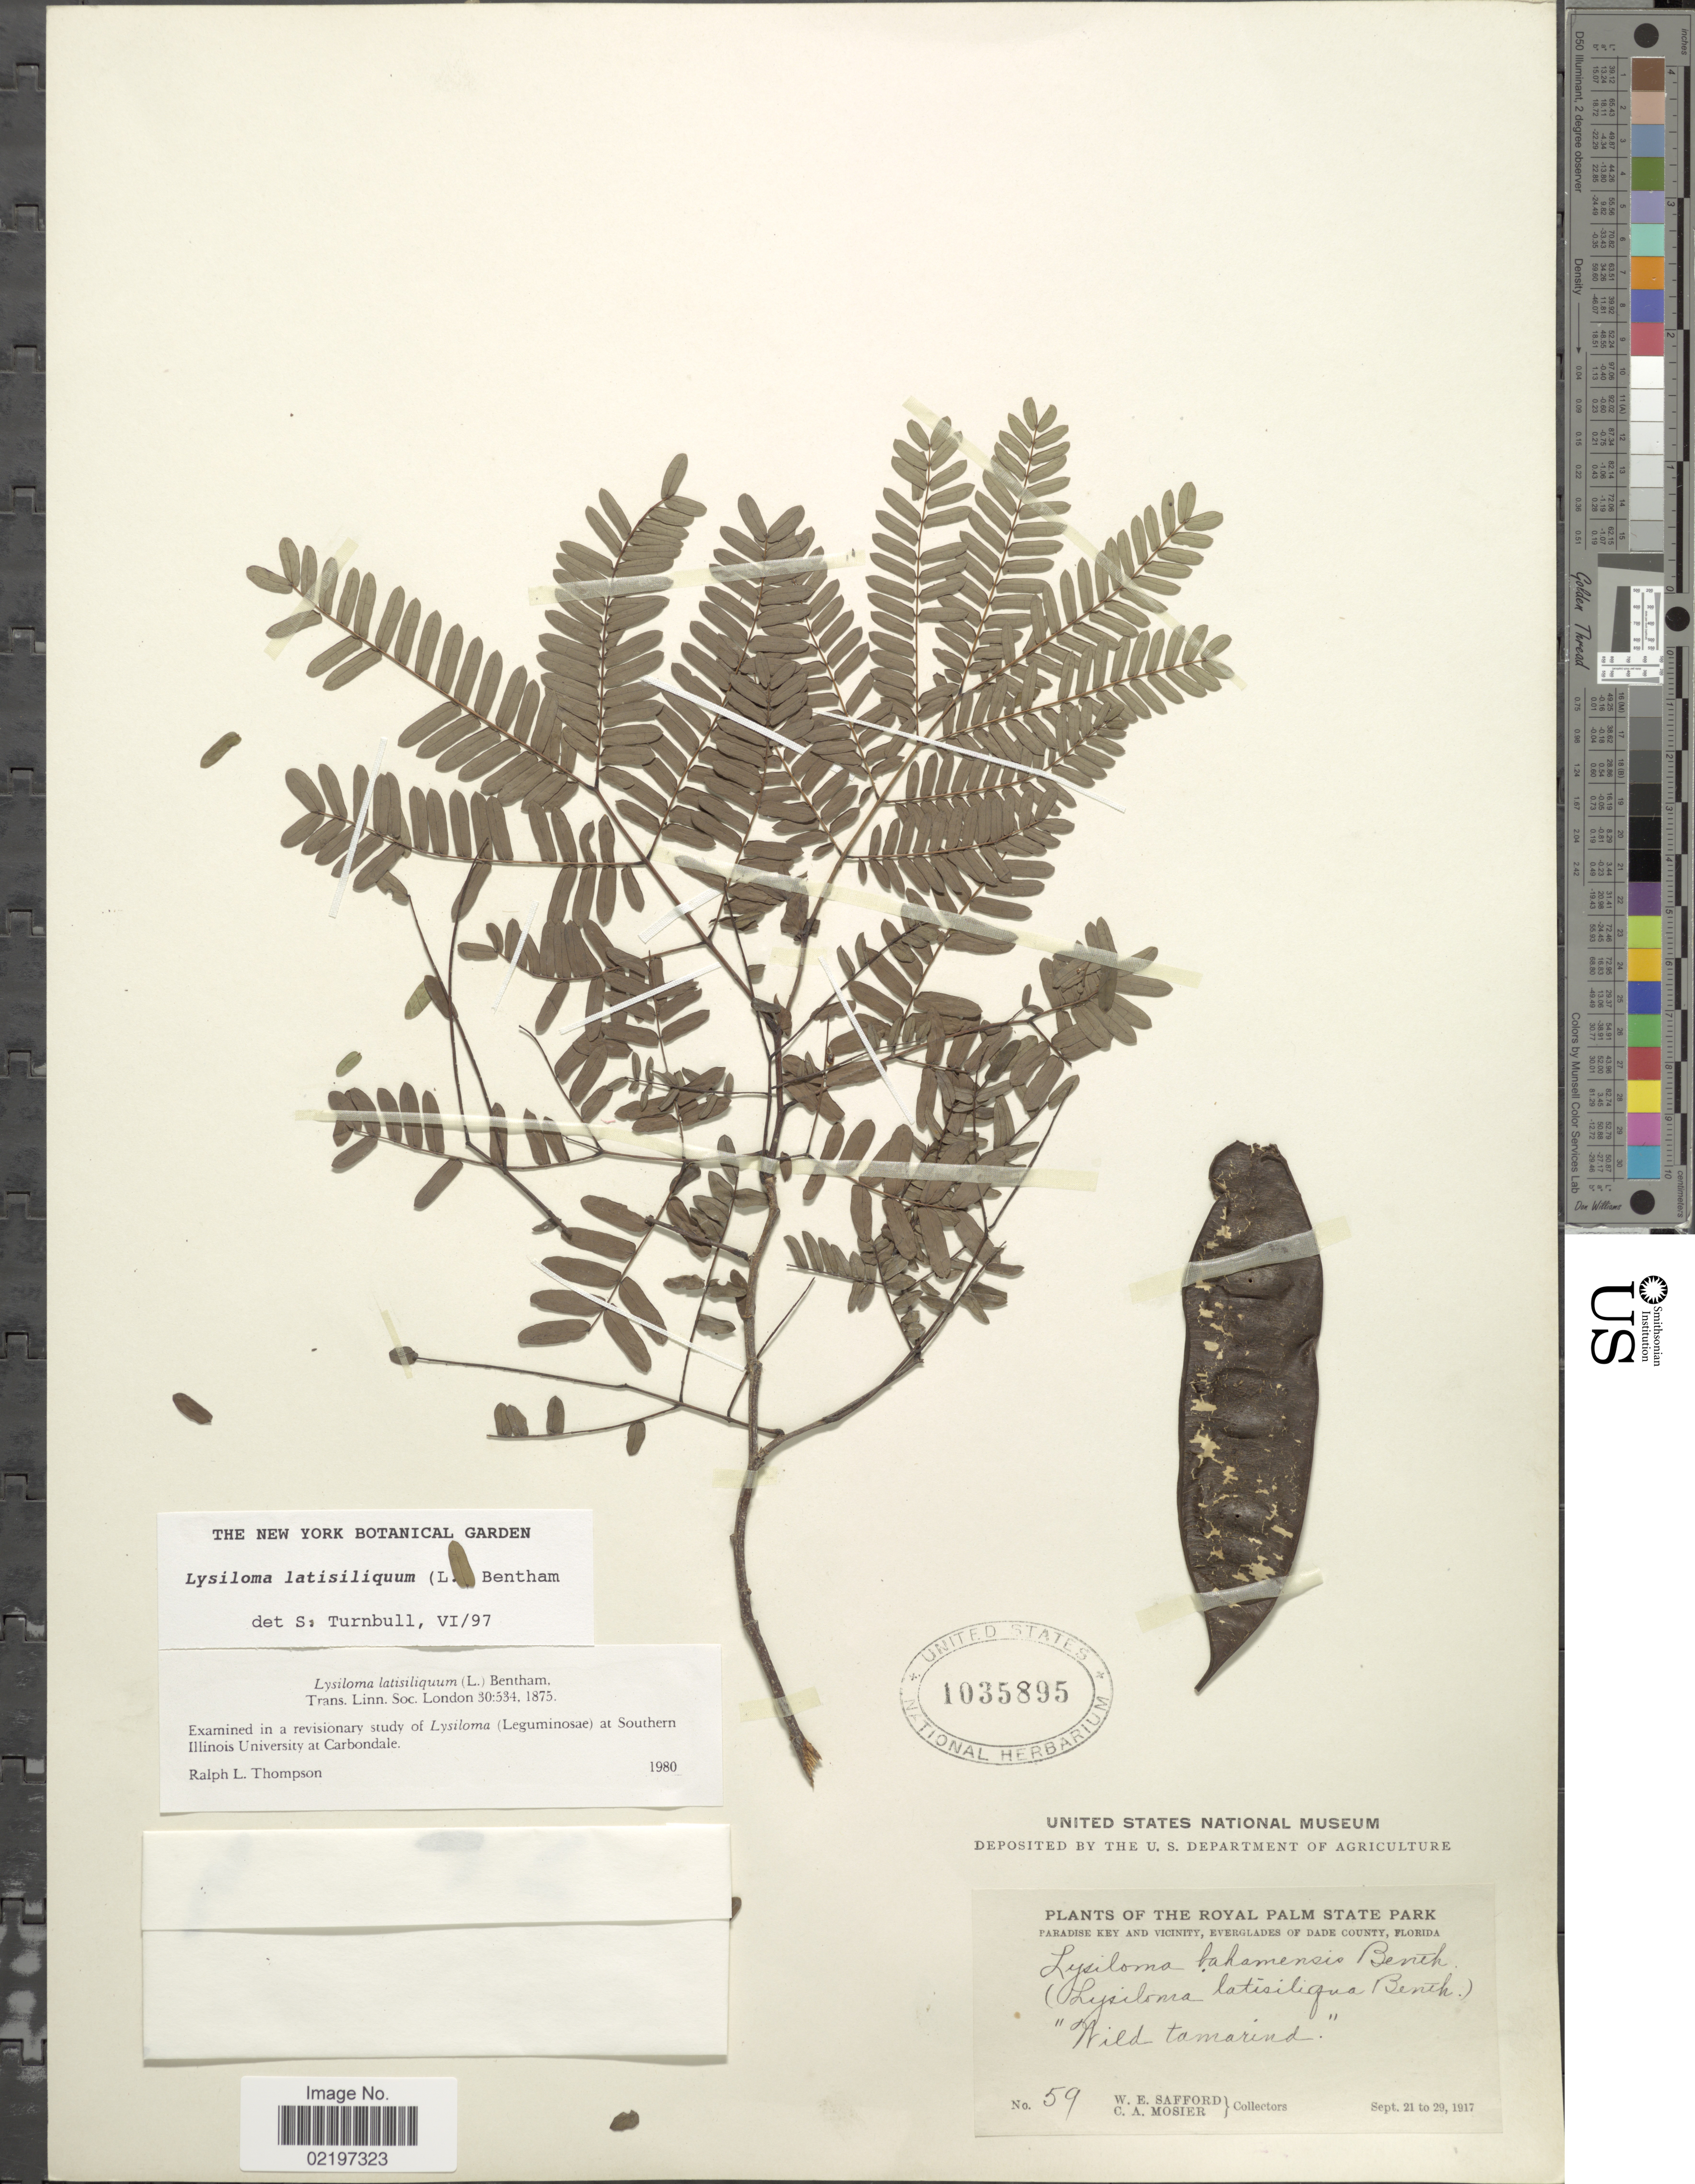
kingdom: Plantae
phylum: Tracheophyta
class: Magnoliopsida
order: Fabales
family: Fabaceae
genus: Lysiloma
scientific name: Lysiloma latisiliquum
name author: (L.) Benth.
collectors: W. E. Safford & C. A. Mosier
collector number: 59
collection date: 1917-09-21/1917-09-29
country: United States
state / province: Florida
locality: The Royal Palm State Park, Paradise Key and Vicinity, Everglades of Dade County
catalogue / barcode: US 1035895